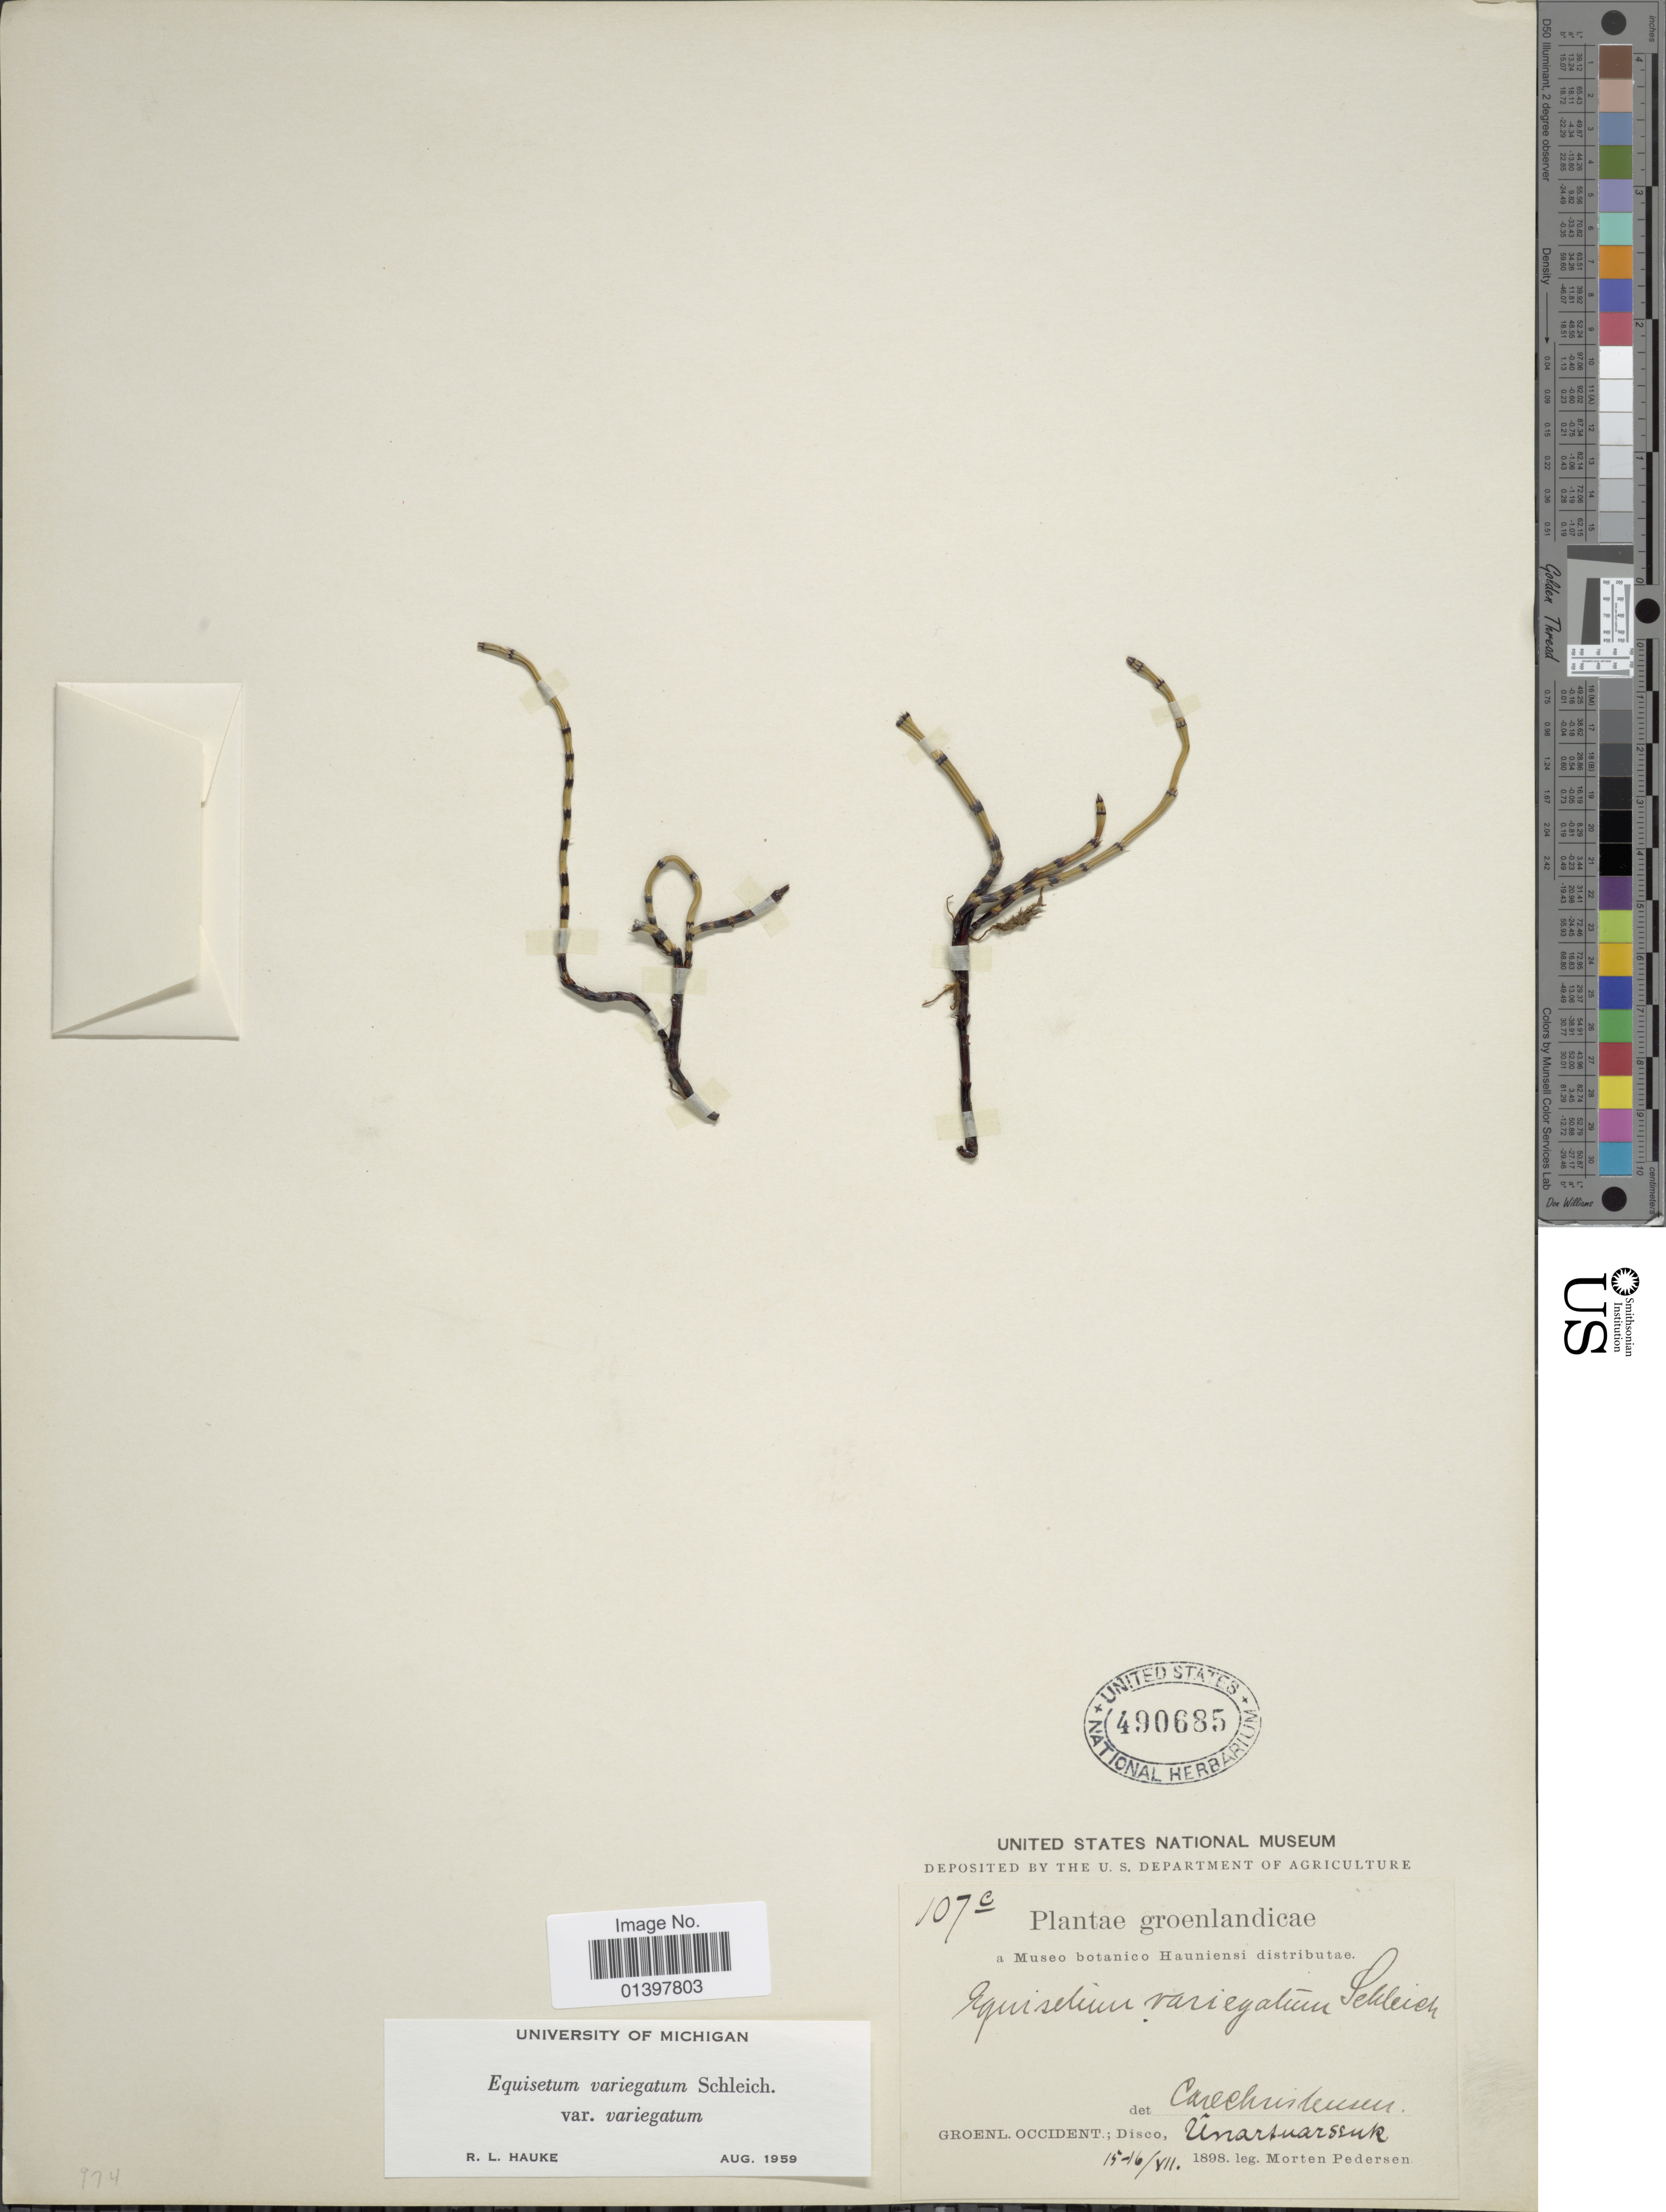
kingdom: Plantae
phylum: Tracheophyta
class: Polypodiopsida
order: Equisetales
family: Equisetaceae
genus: Equisetum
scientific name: Equisetum variegatum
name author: Schleich. ex F. Weber & D. Mohr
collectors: M. Pedersen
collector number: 107c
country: Greenland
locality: Groenl. occident, Unartuarsenk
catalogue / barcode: US 490685